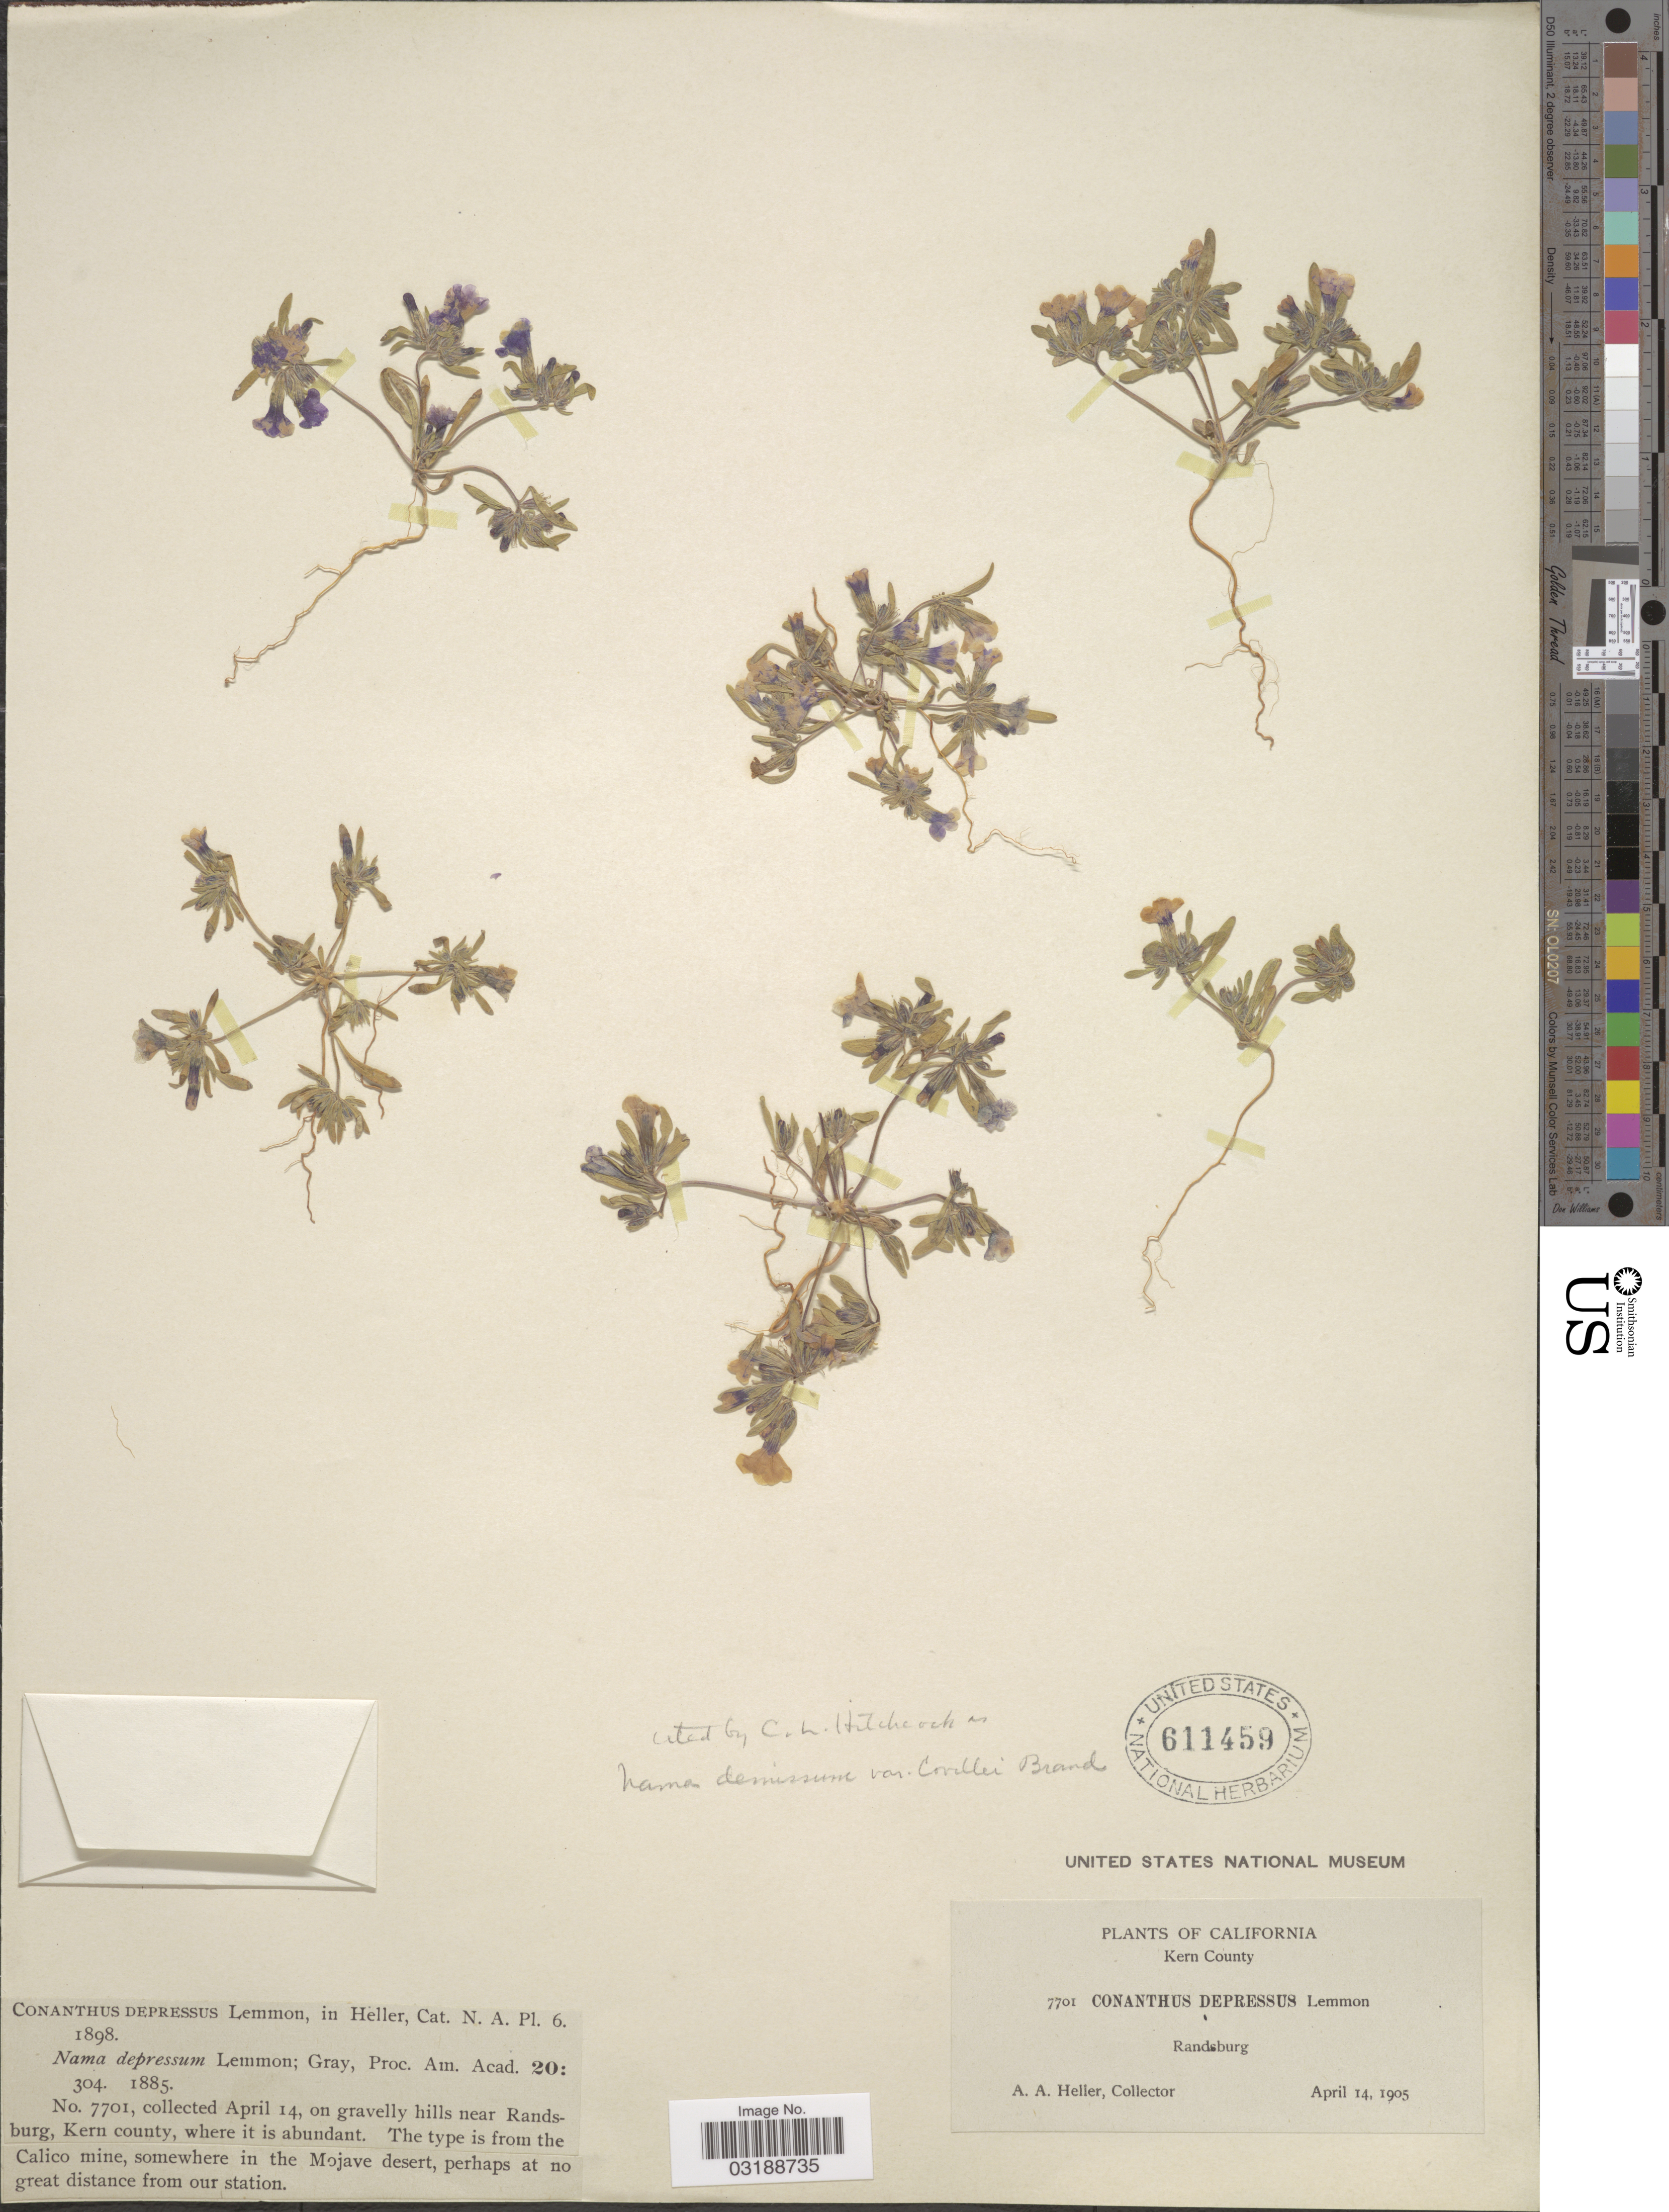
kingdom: Plantae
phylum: Tracheophyta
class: Magnoliopsida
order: Boraginales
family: Namaceae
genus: Nama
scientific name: Nama demissum var. covillei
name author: Brand in Engl.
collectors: A. A. Heller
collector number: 7701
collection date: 1905-04-14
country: United States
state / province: California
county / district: Kern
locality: Kern County. Randsburg.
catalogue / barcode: US 611459